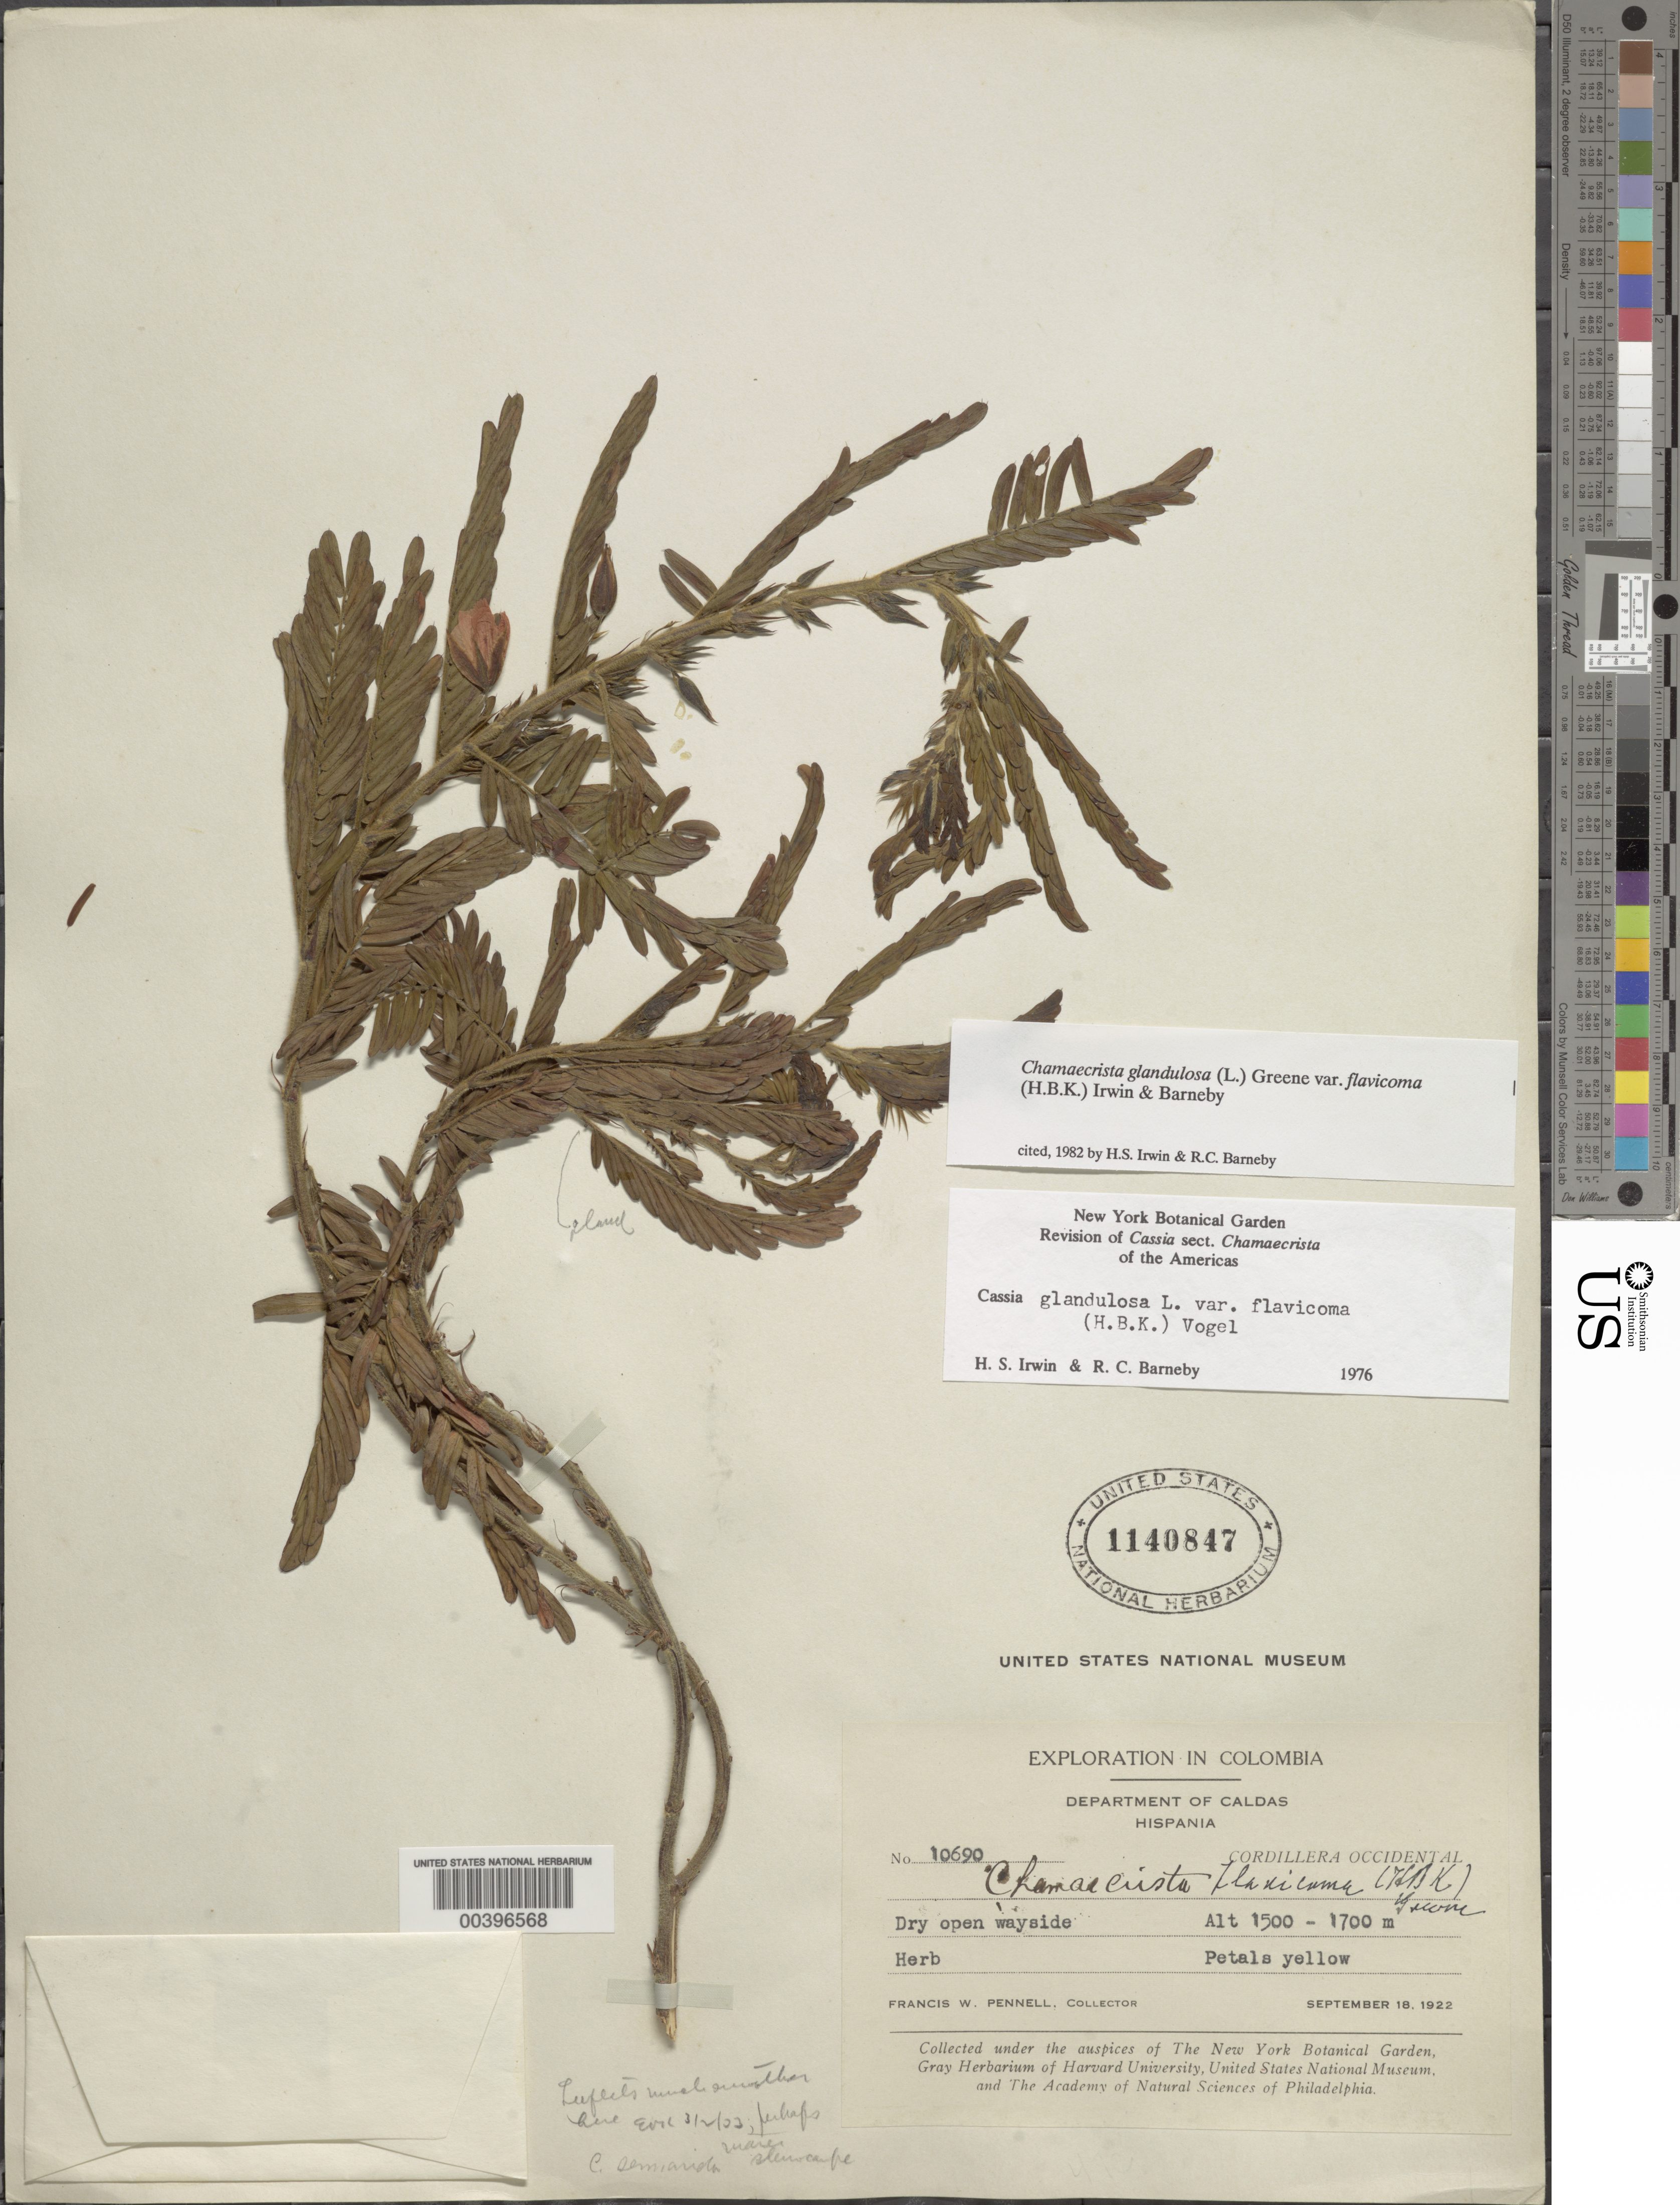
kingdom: Plantae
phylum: Tracheophyta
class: Magnoliopsida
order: Fabales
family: Fabaceae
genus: Chamaecrista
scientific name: Chamaecrista glandulosa var. flavicoma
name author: (Kunth) H.S. Irwin & Barneby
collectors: F. W. Pennell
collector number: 10690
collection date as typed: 18 Sep 1922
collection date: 1922-09-18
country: Colombia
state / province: Caldas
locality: Hispania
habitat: Dry open wayside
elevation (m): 1500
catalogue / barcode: US 1140847